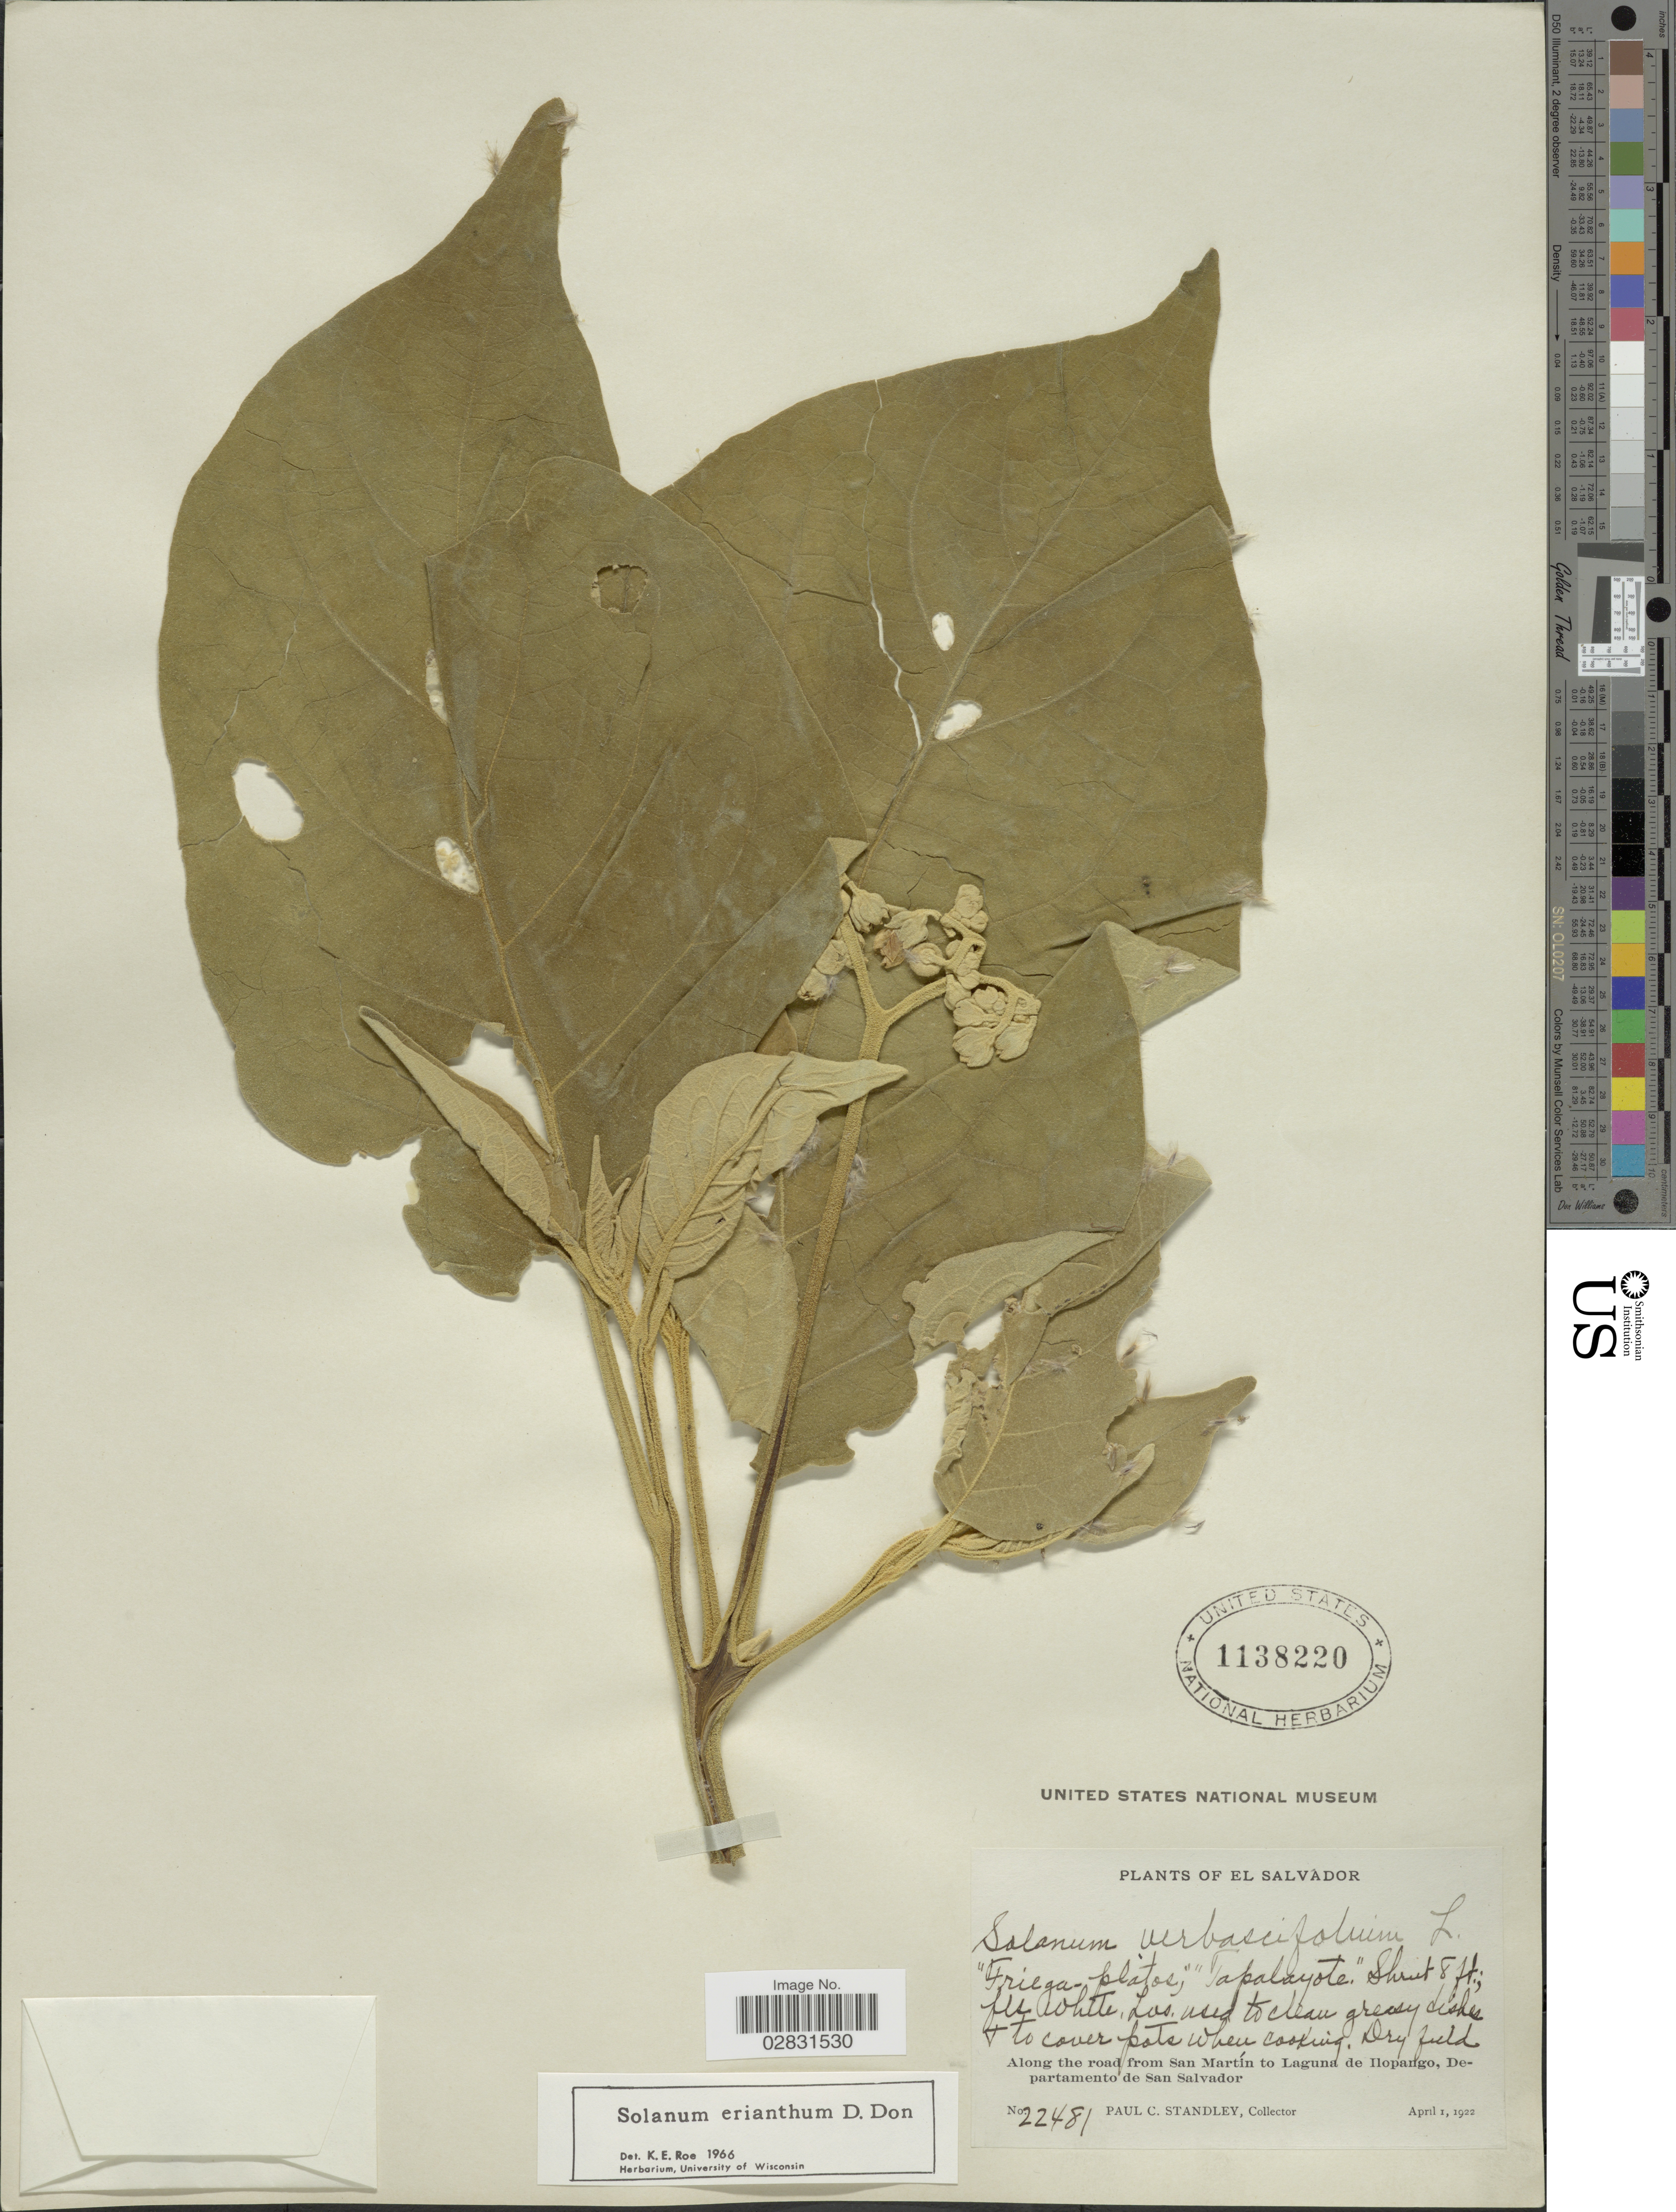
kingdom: Plantae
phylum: Tracheophyta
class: Magnoliopsida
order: Solanales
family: Solanaceae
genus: Solanum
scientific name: Solanum erianthum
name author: D. Don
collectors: P. C. Standley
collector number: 22481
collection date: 1922-04-01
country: El Salvador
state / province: San Salvador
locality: Along the road from San Martín to Laguna de Ilopango, Departamento de San Salvador.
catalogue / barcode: US 1138220